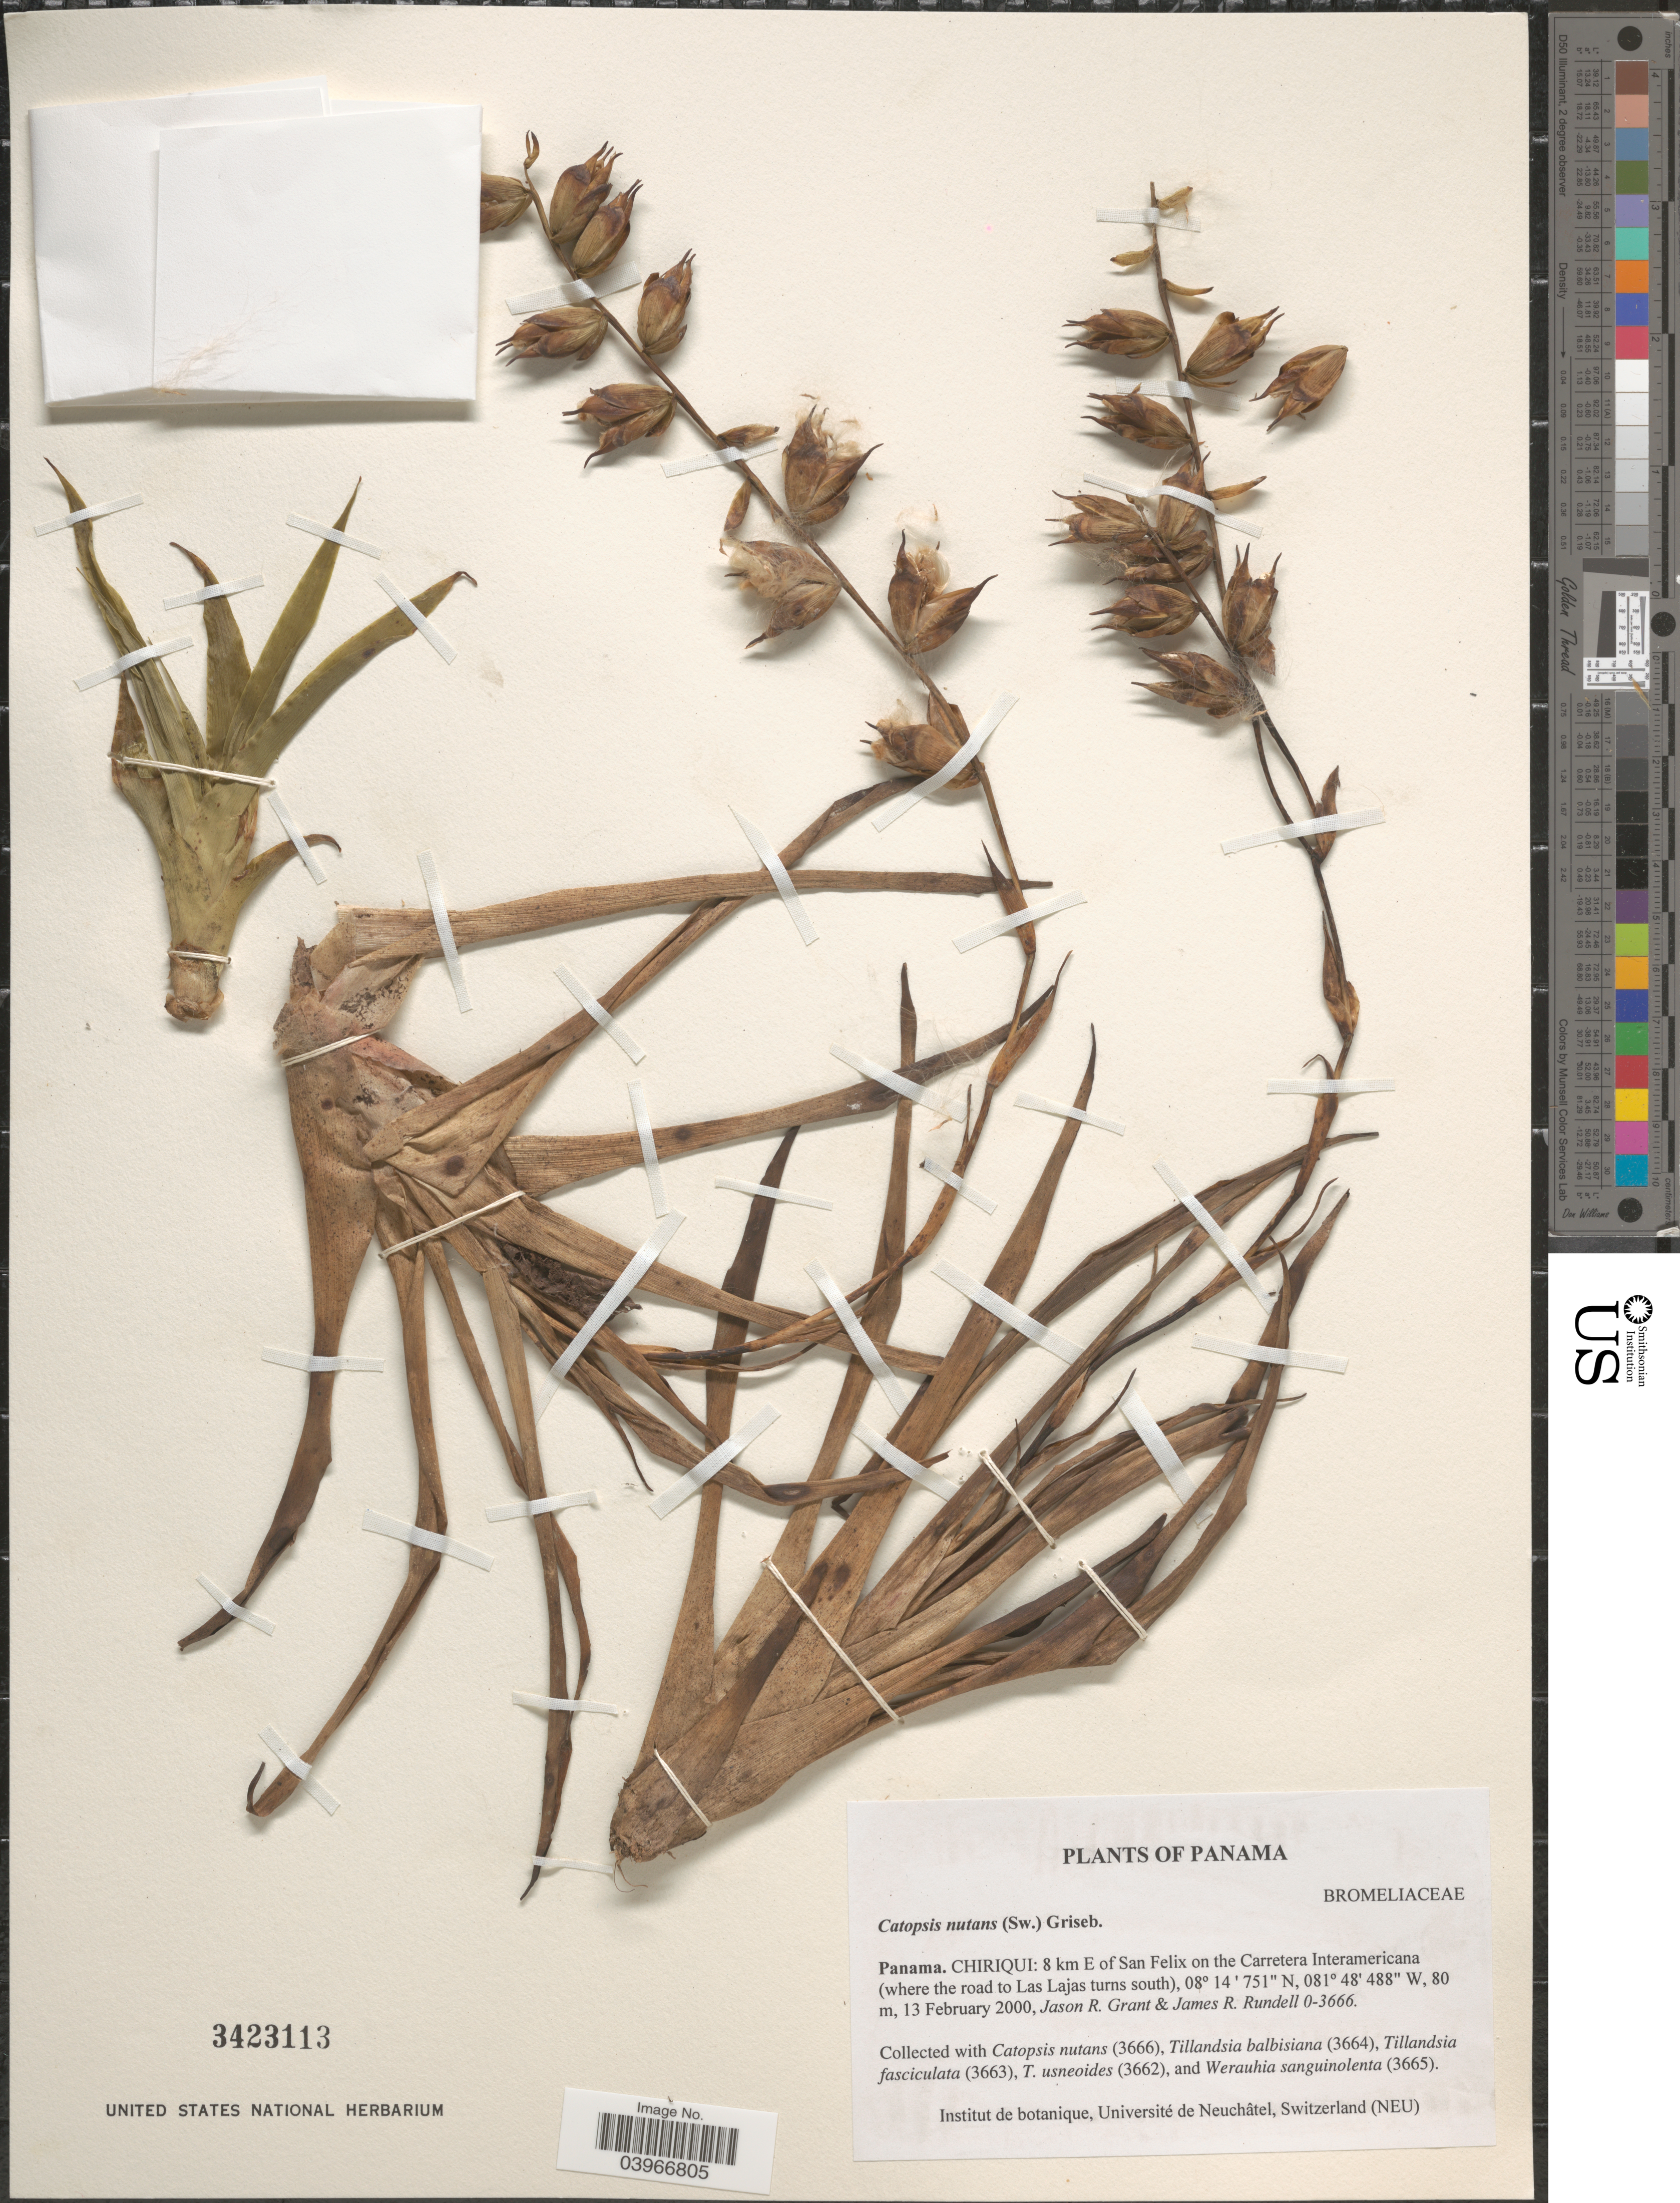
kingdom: Plantae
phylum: Tracheophyta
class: Liliopsida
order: Poales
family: Bromeliaceae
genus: Catopsis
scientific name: Catopsis nutans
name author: (Sw.) Griseb.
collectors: J. R. Grant & J. R. Rundell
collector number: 0-3666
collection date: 2000-02-13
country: Panama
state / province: Chiriqui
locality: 8 km E of San Felix on the Carretera Interamericana (where the road to Las Lajas turns south).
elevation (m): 80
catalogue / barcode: US 3423113